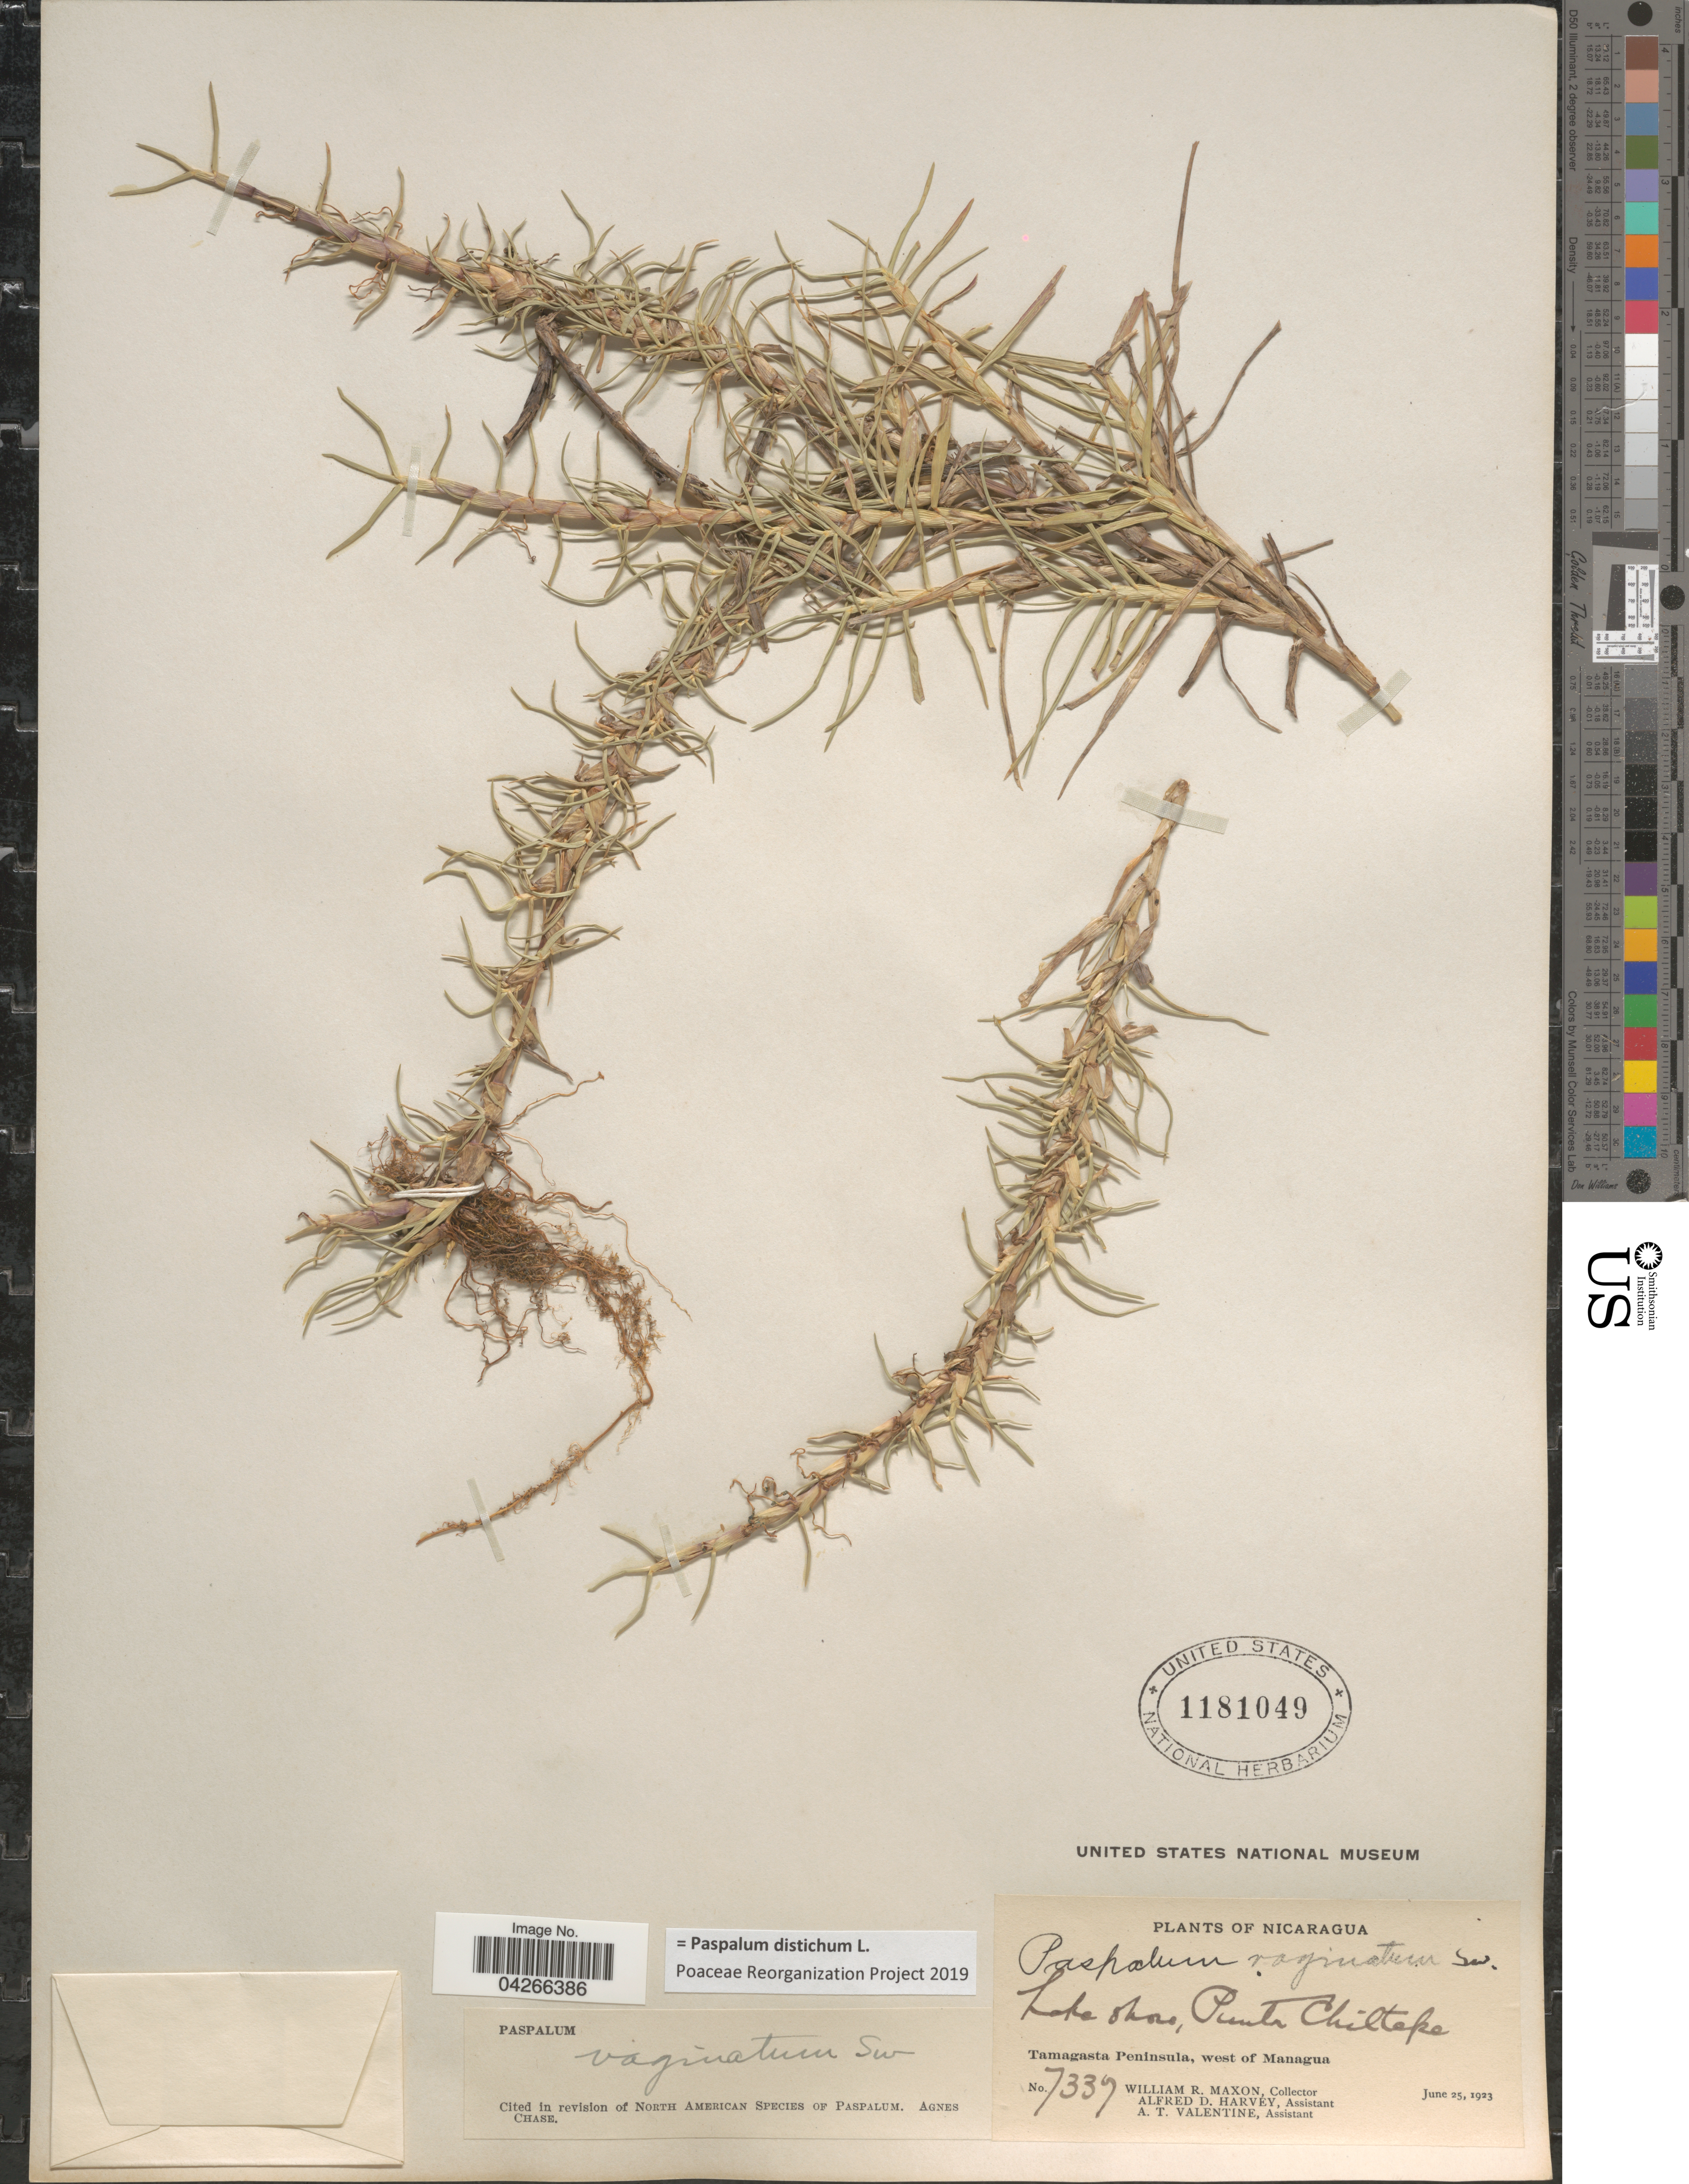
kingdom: Plantae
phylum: Tracheophyta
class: Liliopsida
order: Poales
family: Poaceae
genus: Paspalum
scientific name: Paspalum distichum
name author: L.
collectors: W. R. Maxon, A. D. Harvey & A. Valentine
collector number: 7337*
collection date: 1923-06-25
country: Nicaragua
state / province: Managua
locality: Lake shore, Punta Chiltepe. Tamagasta Peninsula, west of Managua.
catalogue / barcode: US 1181049